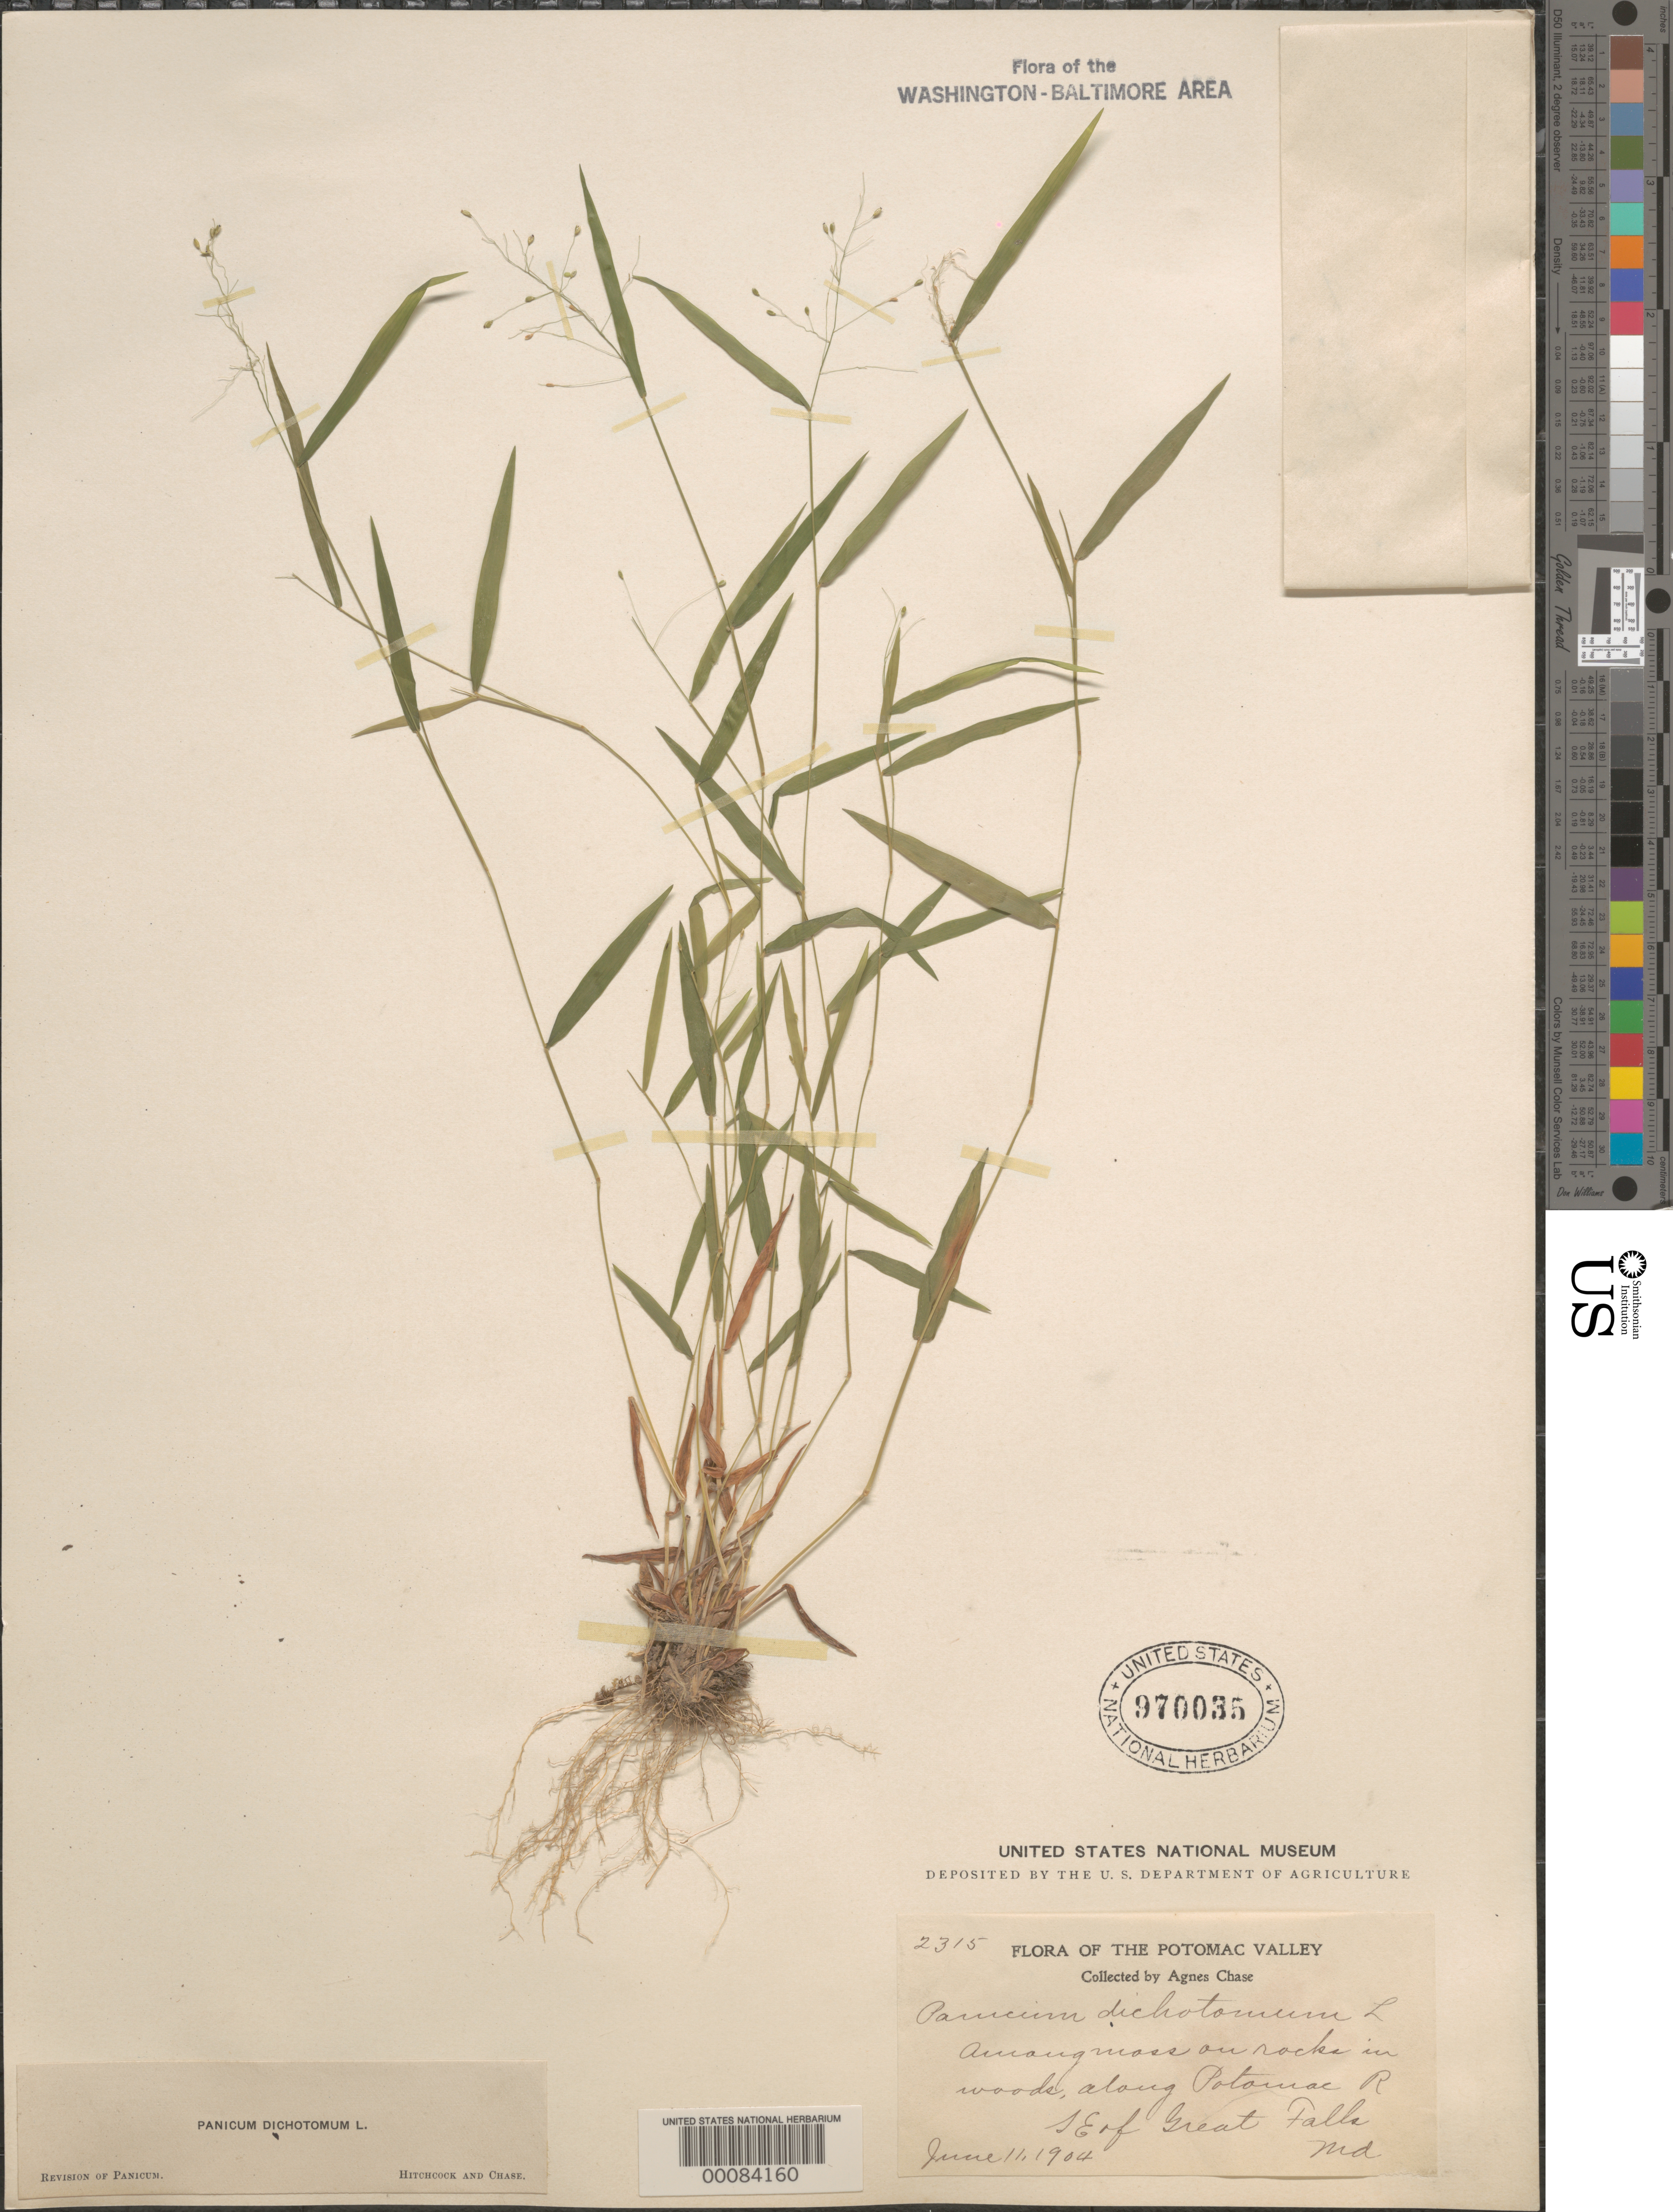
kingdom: Plantae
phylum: Tracheophyta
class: Liliopsida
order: Poales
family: Poaceae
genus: Dichanthelium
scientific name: Dichanthelium dichotomum var. dichotomum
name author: (L.) Gould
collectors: A. Chase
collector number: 2315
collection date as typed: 11 Jun 1904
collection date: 1904-06-11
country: United States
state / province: Maryland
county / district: Montgomery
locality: SE of Great Falls C. & O. Canal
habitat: On rocks in woods, along river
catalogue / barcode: US 970035